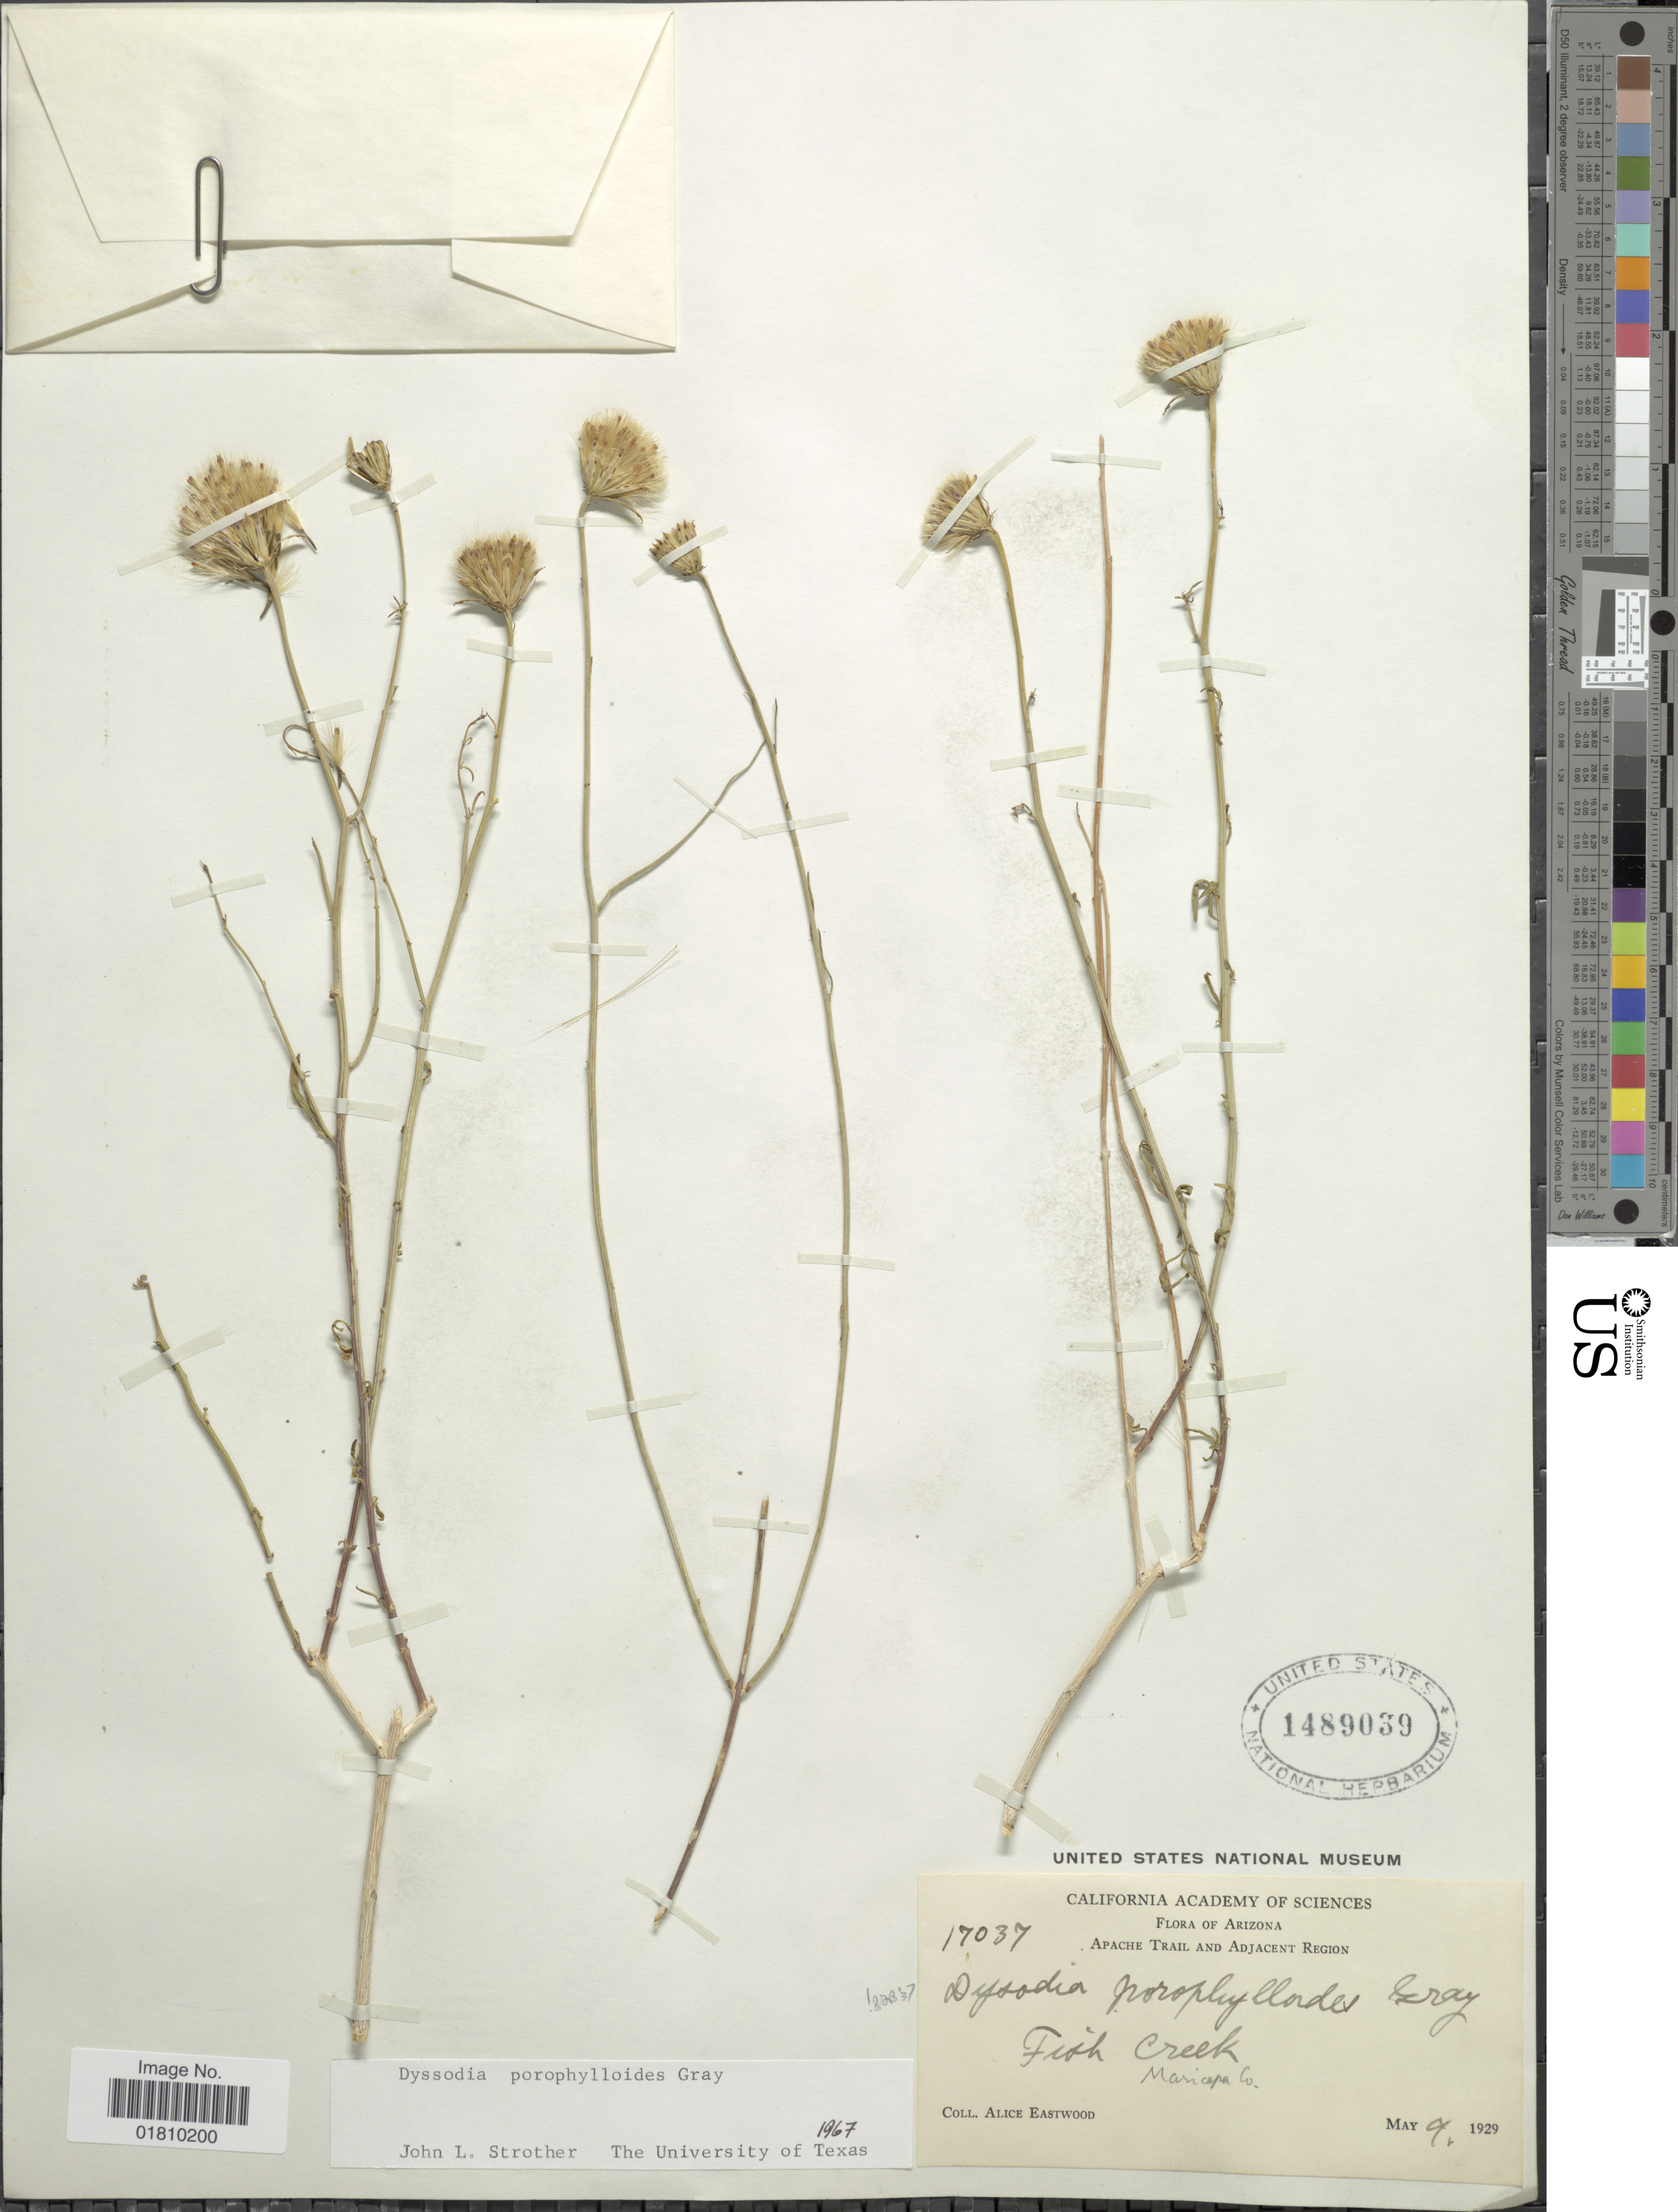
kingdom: Plantae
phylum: Tracheophyta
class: Magnoliopsida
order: Asterales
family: Asteraceae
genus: Adenophyllum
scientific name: Adenophyllum porophylloides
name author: (A. Gray) Strother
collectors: A. Eastwood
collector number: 17037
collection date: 1929-05-09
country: United States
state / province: Arizona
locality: Apache Trail and Adjacent Region, Fish Creek, Maricopa Co.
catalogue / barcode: US 1489039